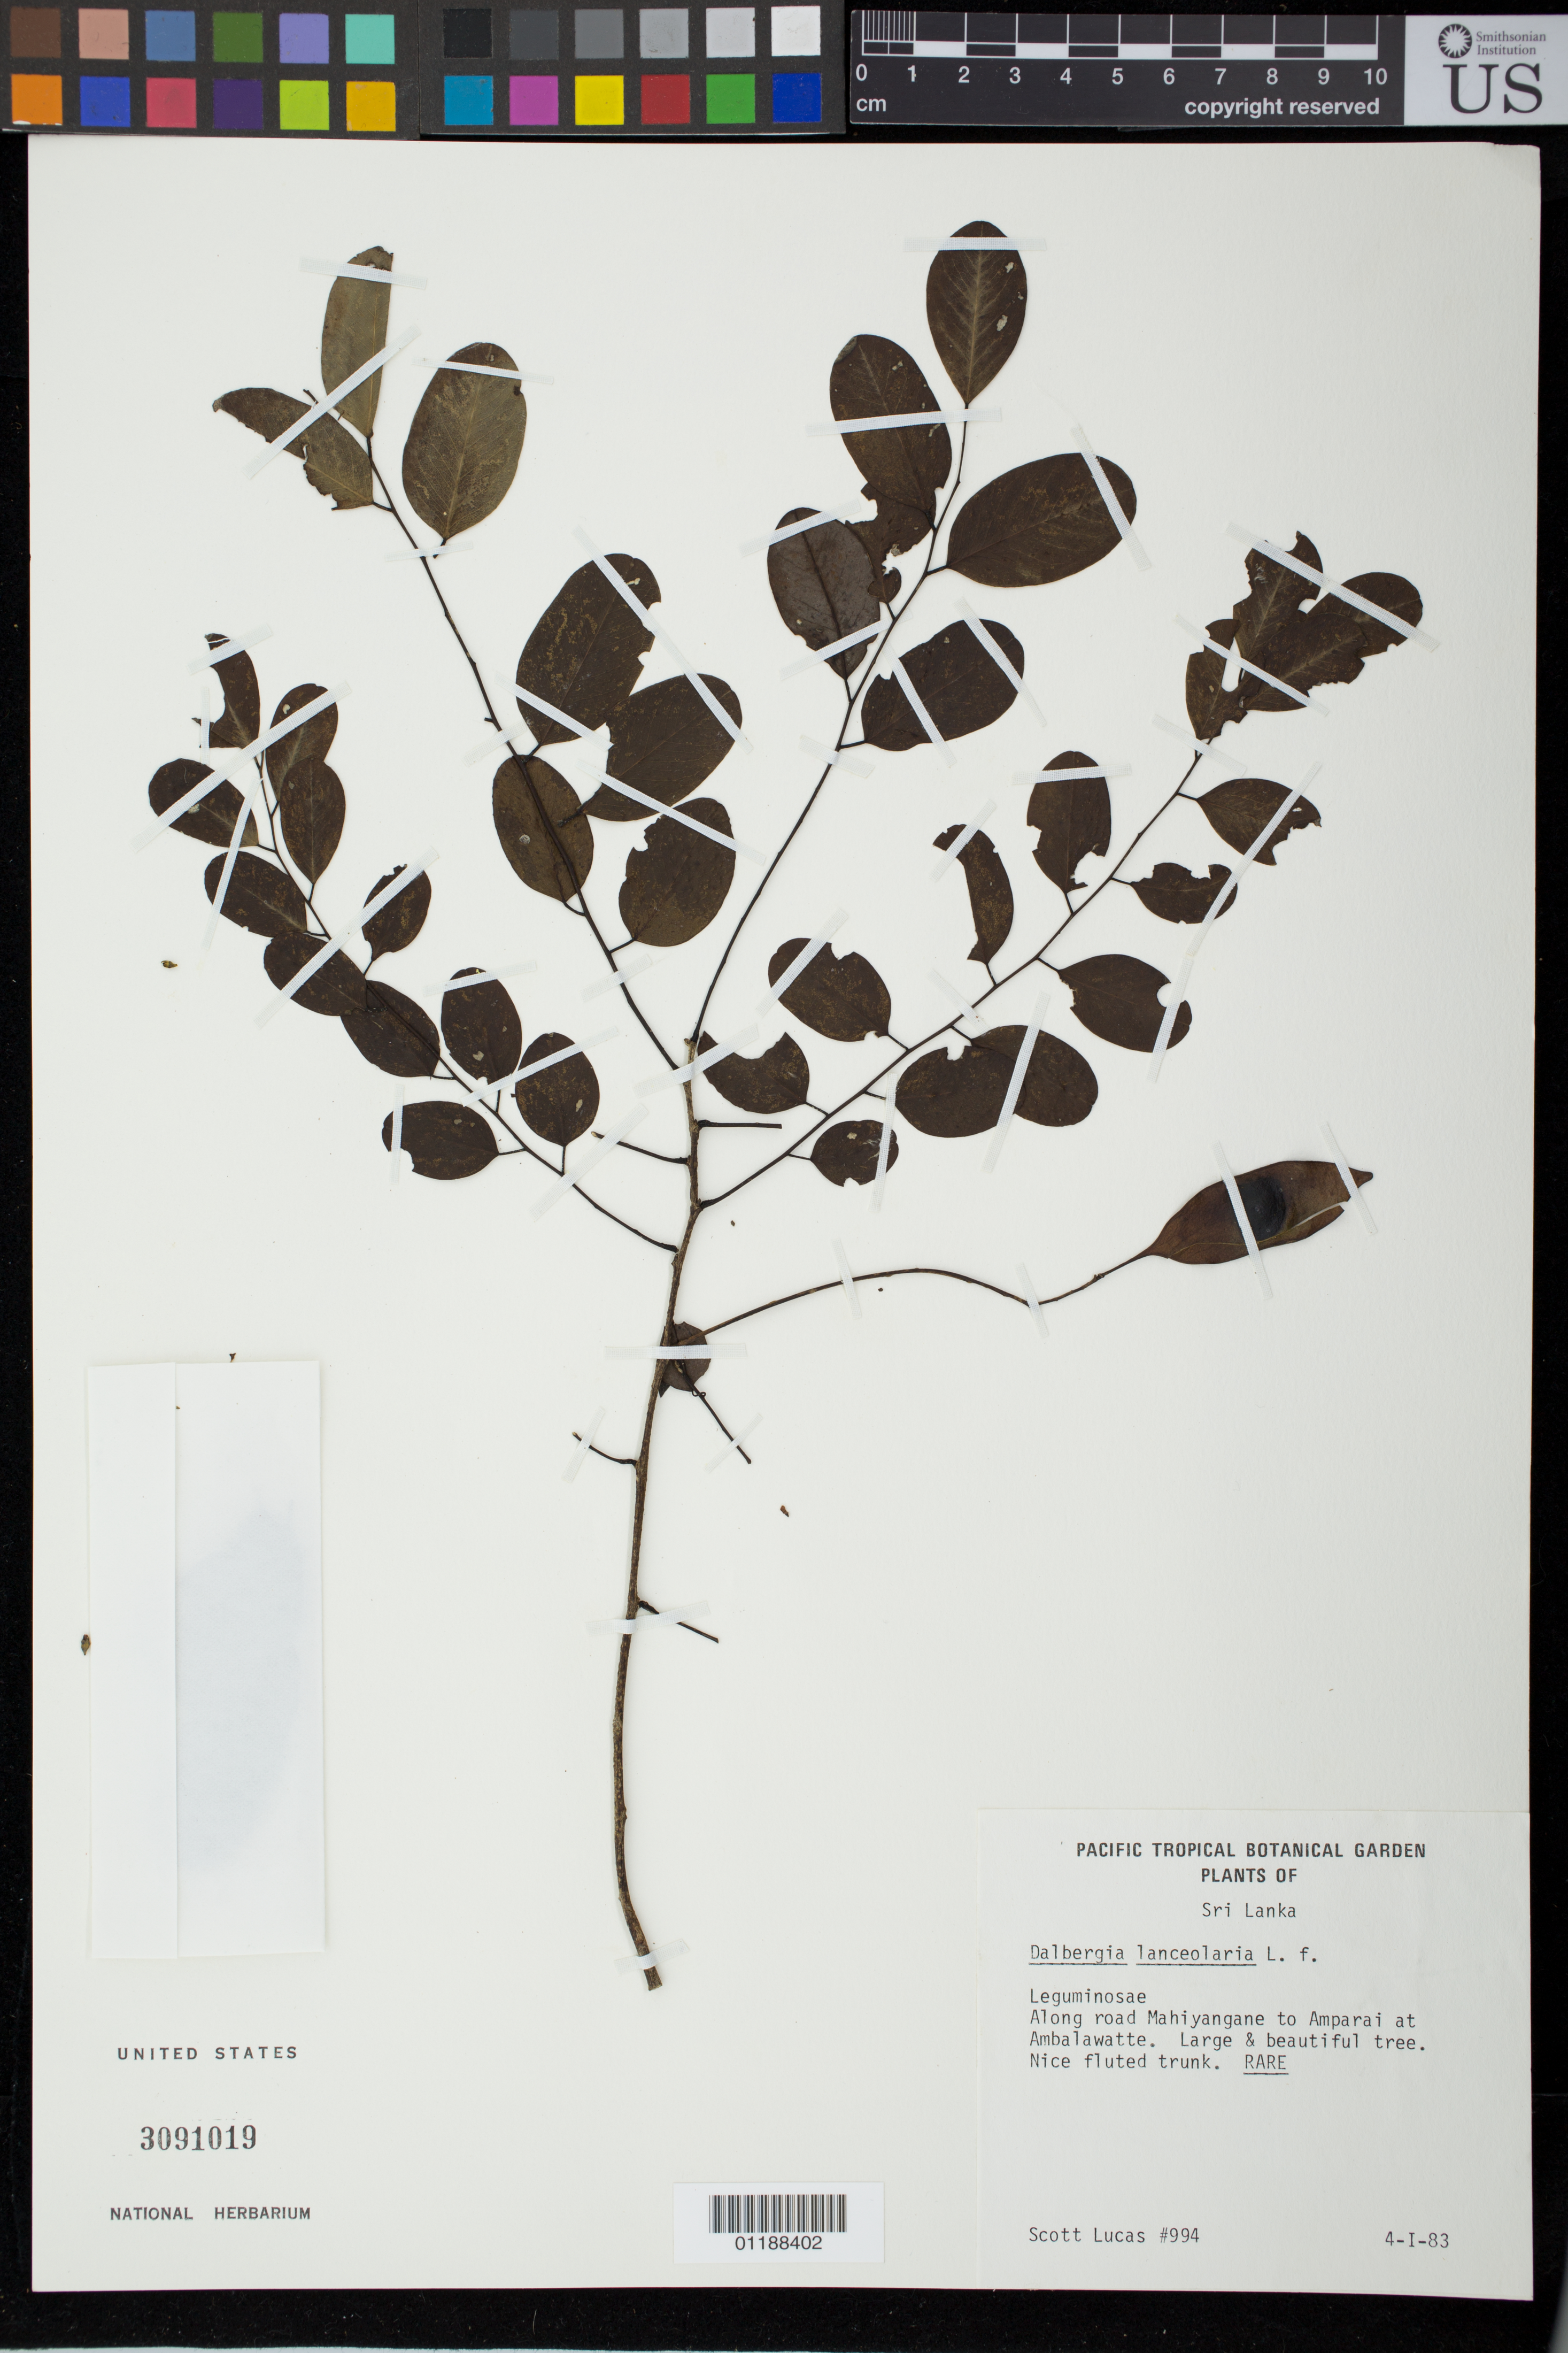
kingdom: Plantae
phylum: Tracheophyta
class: Magnoliopsida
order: Fabales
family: Fabaceae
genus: Dalbergia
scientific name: Dalbergia lanceolaria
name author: L. f.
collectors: S. Lucas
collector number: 994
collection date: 1983-01-04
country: Sri Lanka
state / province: Central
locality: Along road Mahiyangane to Amparai at Ambalawatte.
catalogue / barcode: US 3091019